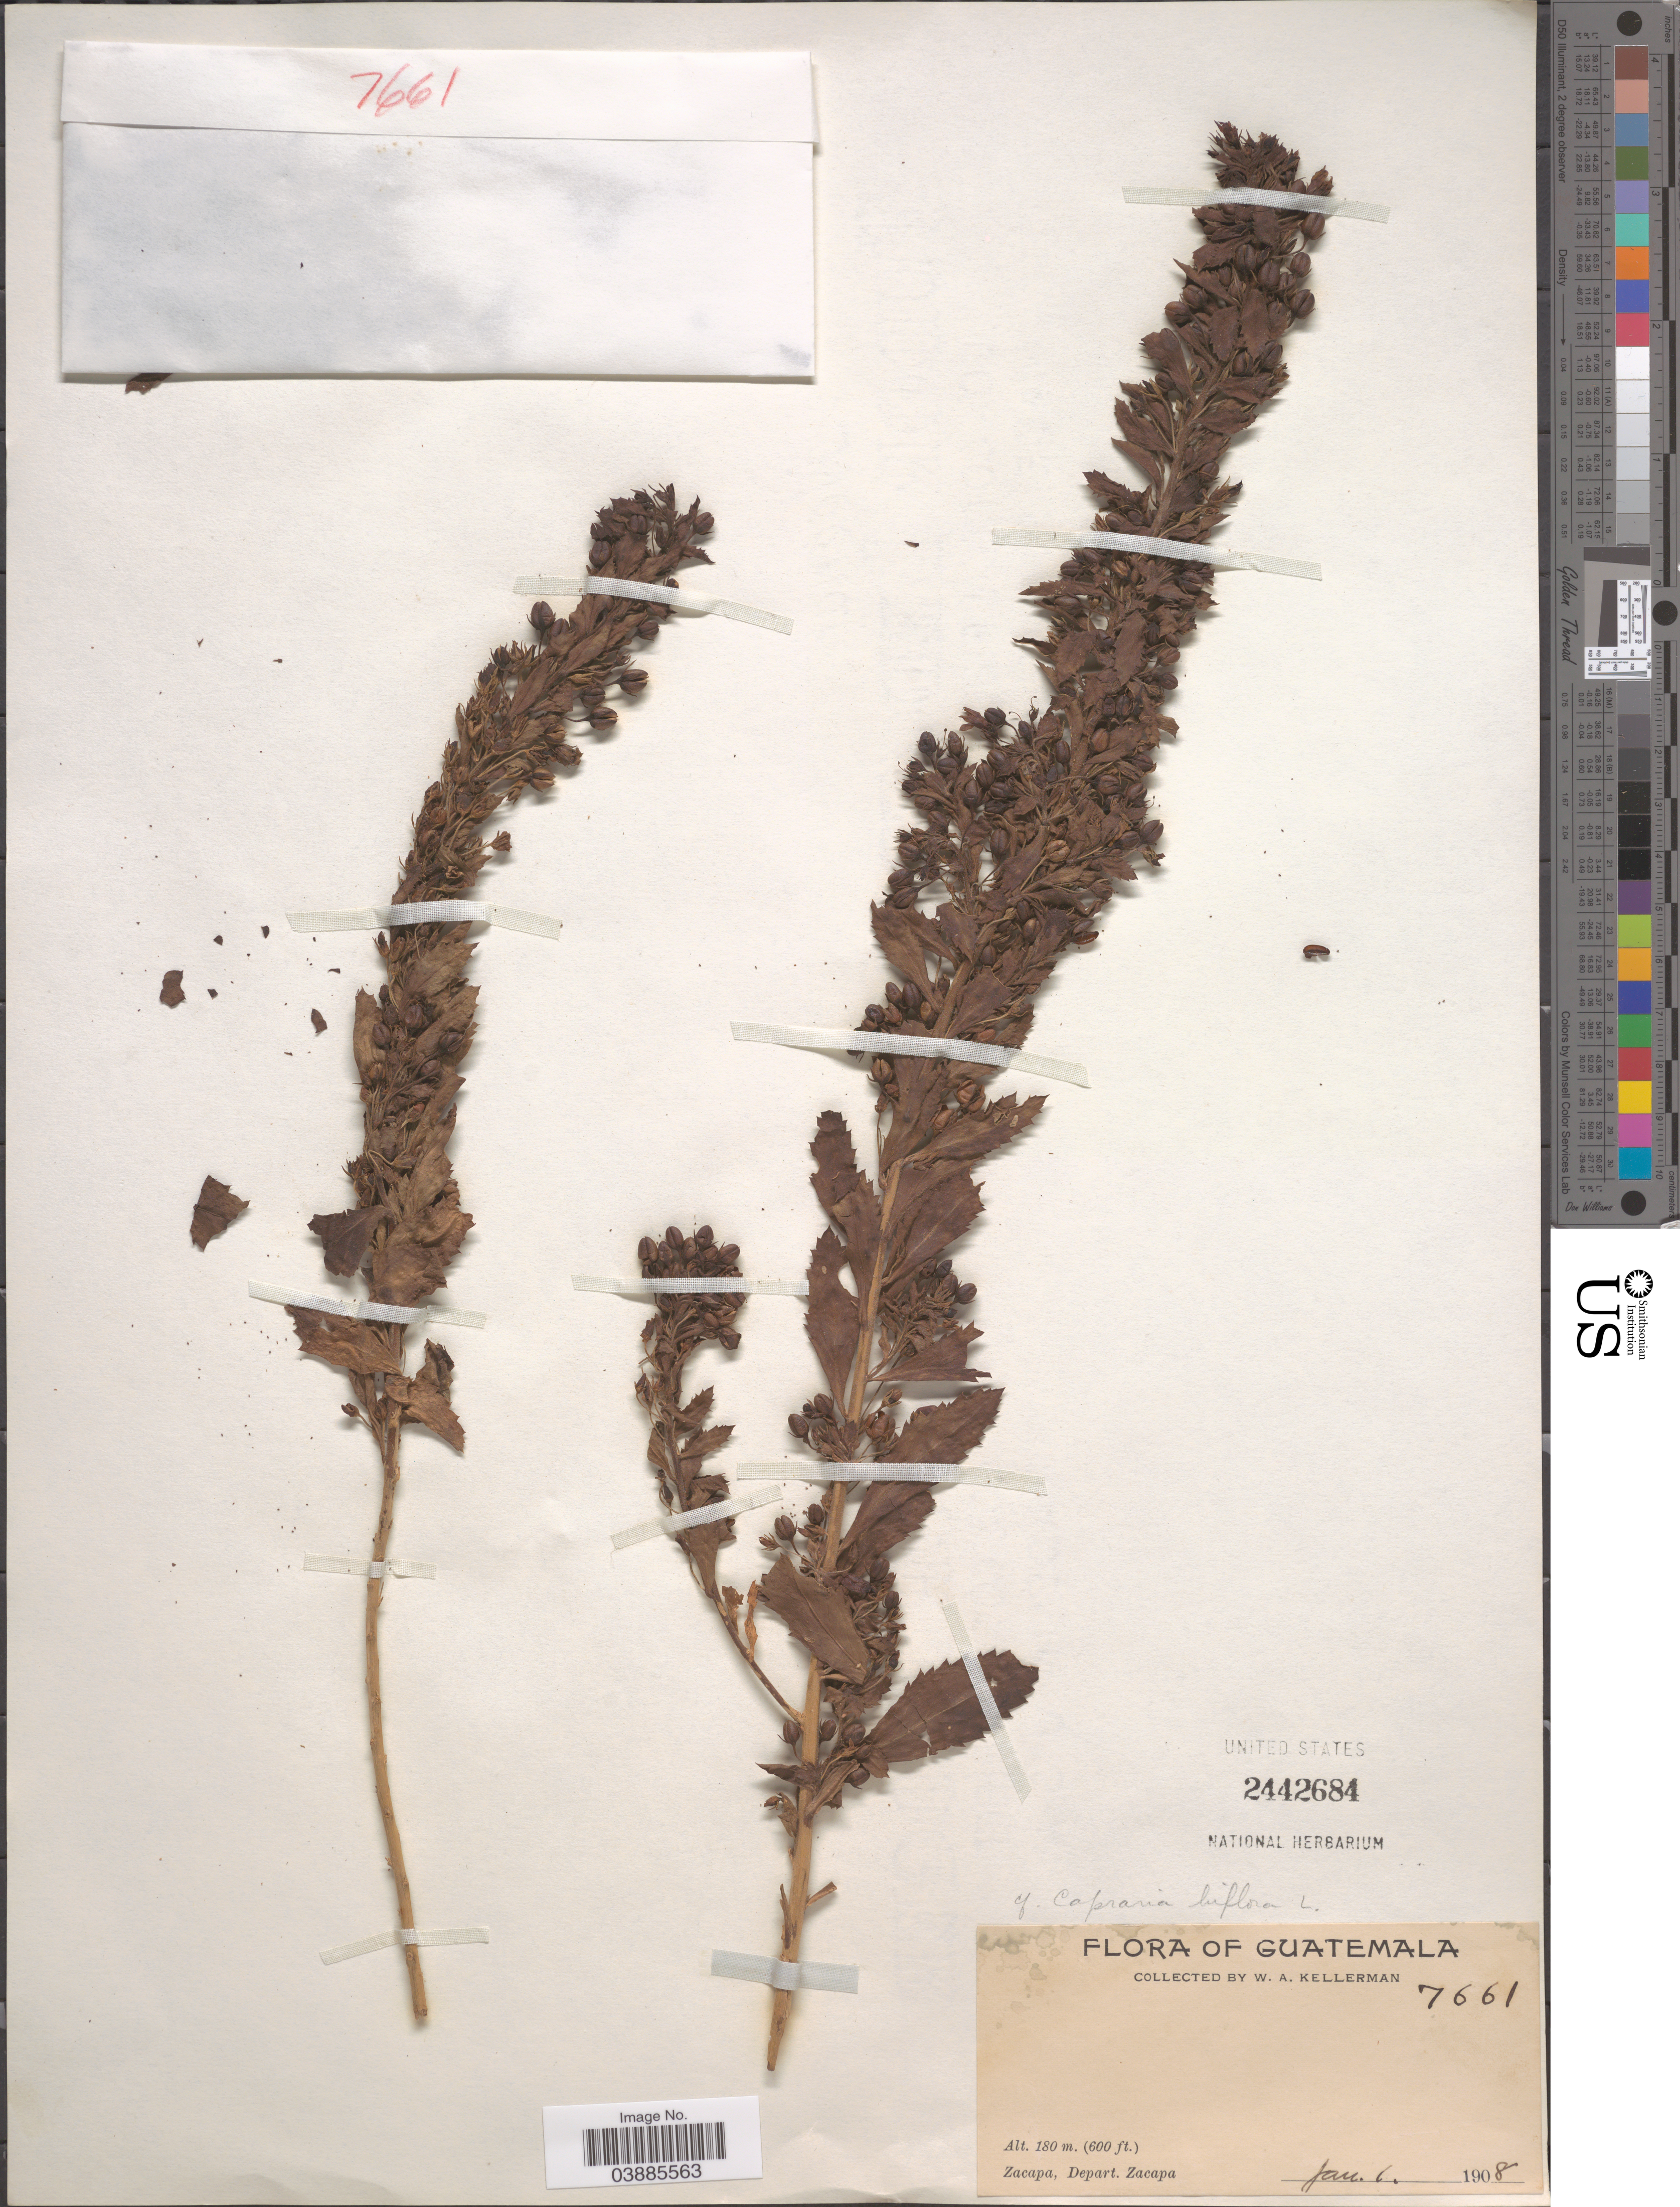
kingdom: Plantae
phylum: Tracheophyta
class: Magnoliopsida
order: Lamiales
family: Scrophulariaceae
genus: Capraria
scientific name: Capraria biflora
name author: L.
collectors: W. Kellerman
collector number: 7661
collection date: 1908-01-06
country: Guatemala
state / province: Zacapa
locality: Depart. Zacapa.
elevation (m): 180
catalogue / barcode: US 2442684